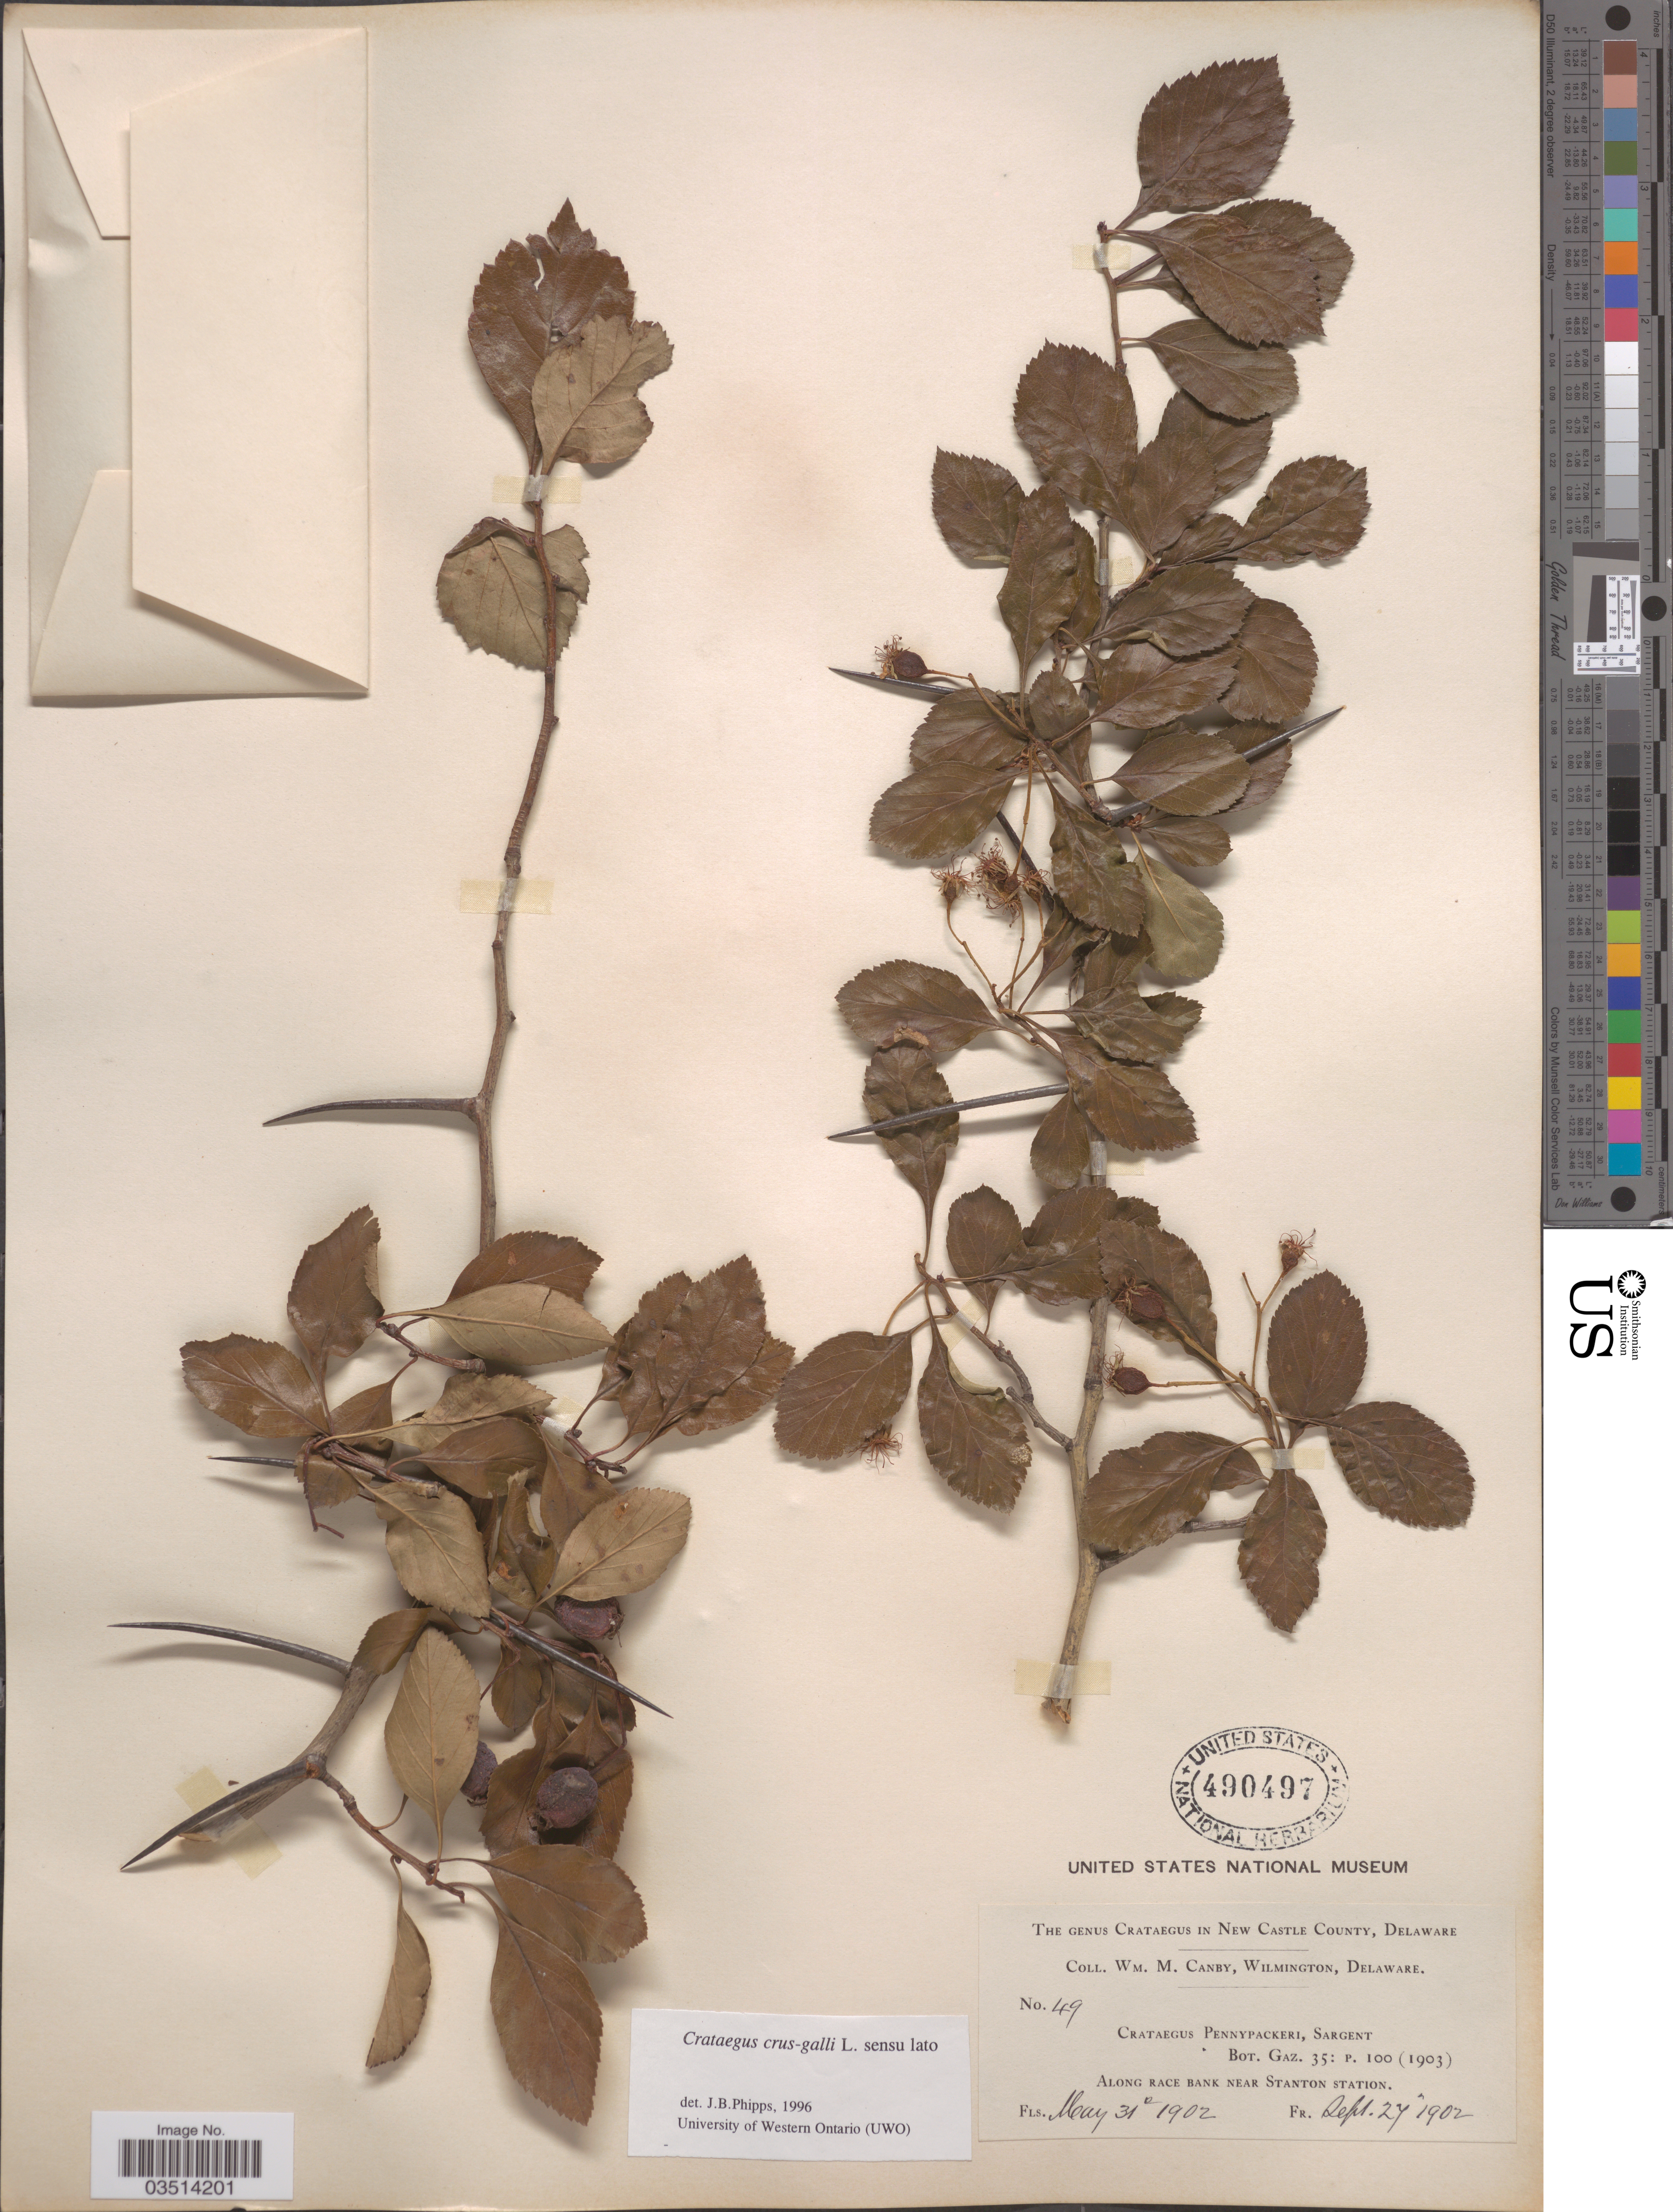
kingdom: Plantae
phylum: Tracheophyta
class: Magnoliopsida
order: Rosales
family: Rosaceae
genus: Crataegus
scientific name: Crataegus crus-galli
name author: L.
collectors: W. M. Canby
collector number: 49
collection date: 1902-05-31/1902-09-27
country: United States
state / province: Delaware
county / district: New Castle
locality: New Castle County. Along race bank near Stanton Station.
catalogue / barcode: US 490497